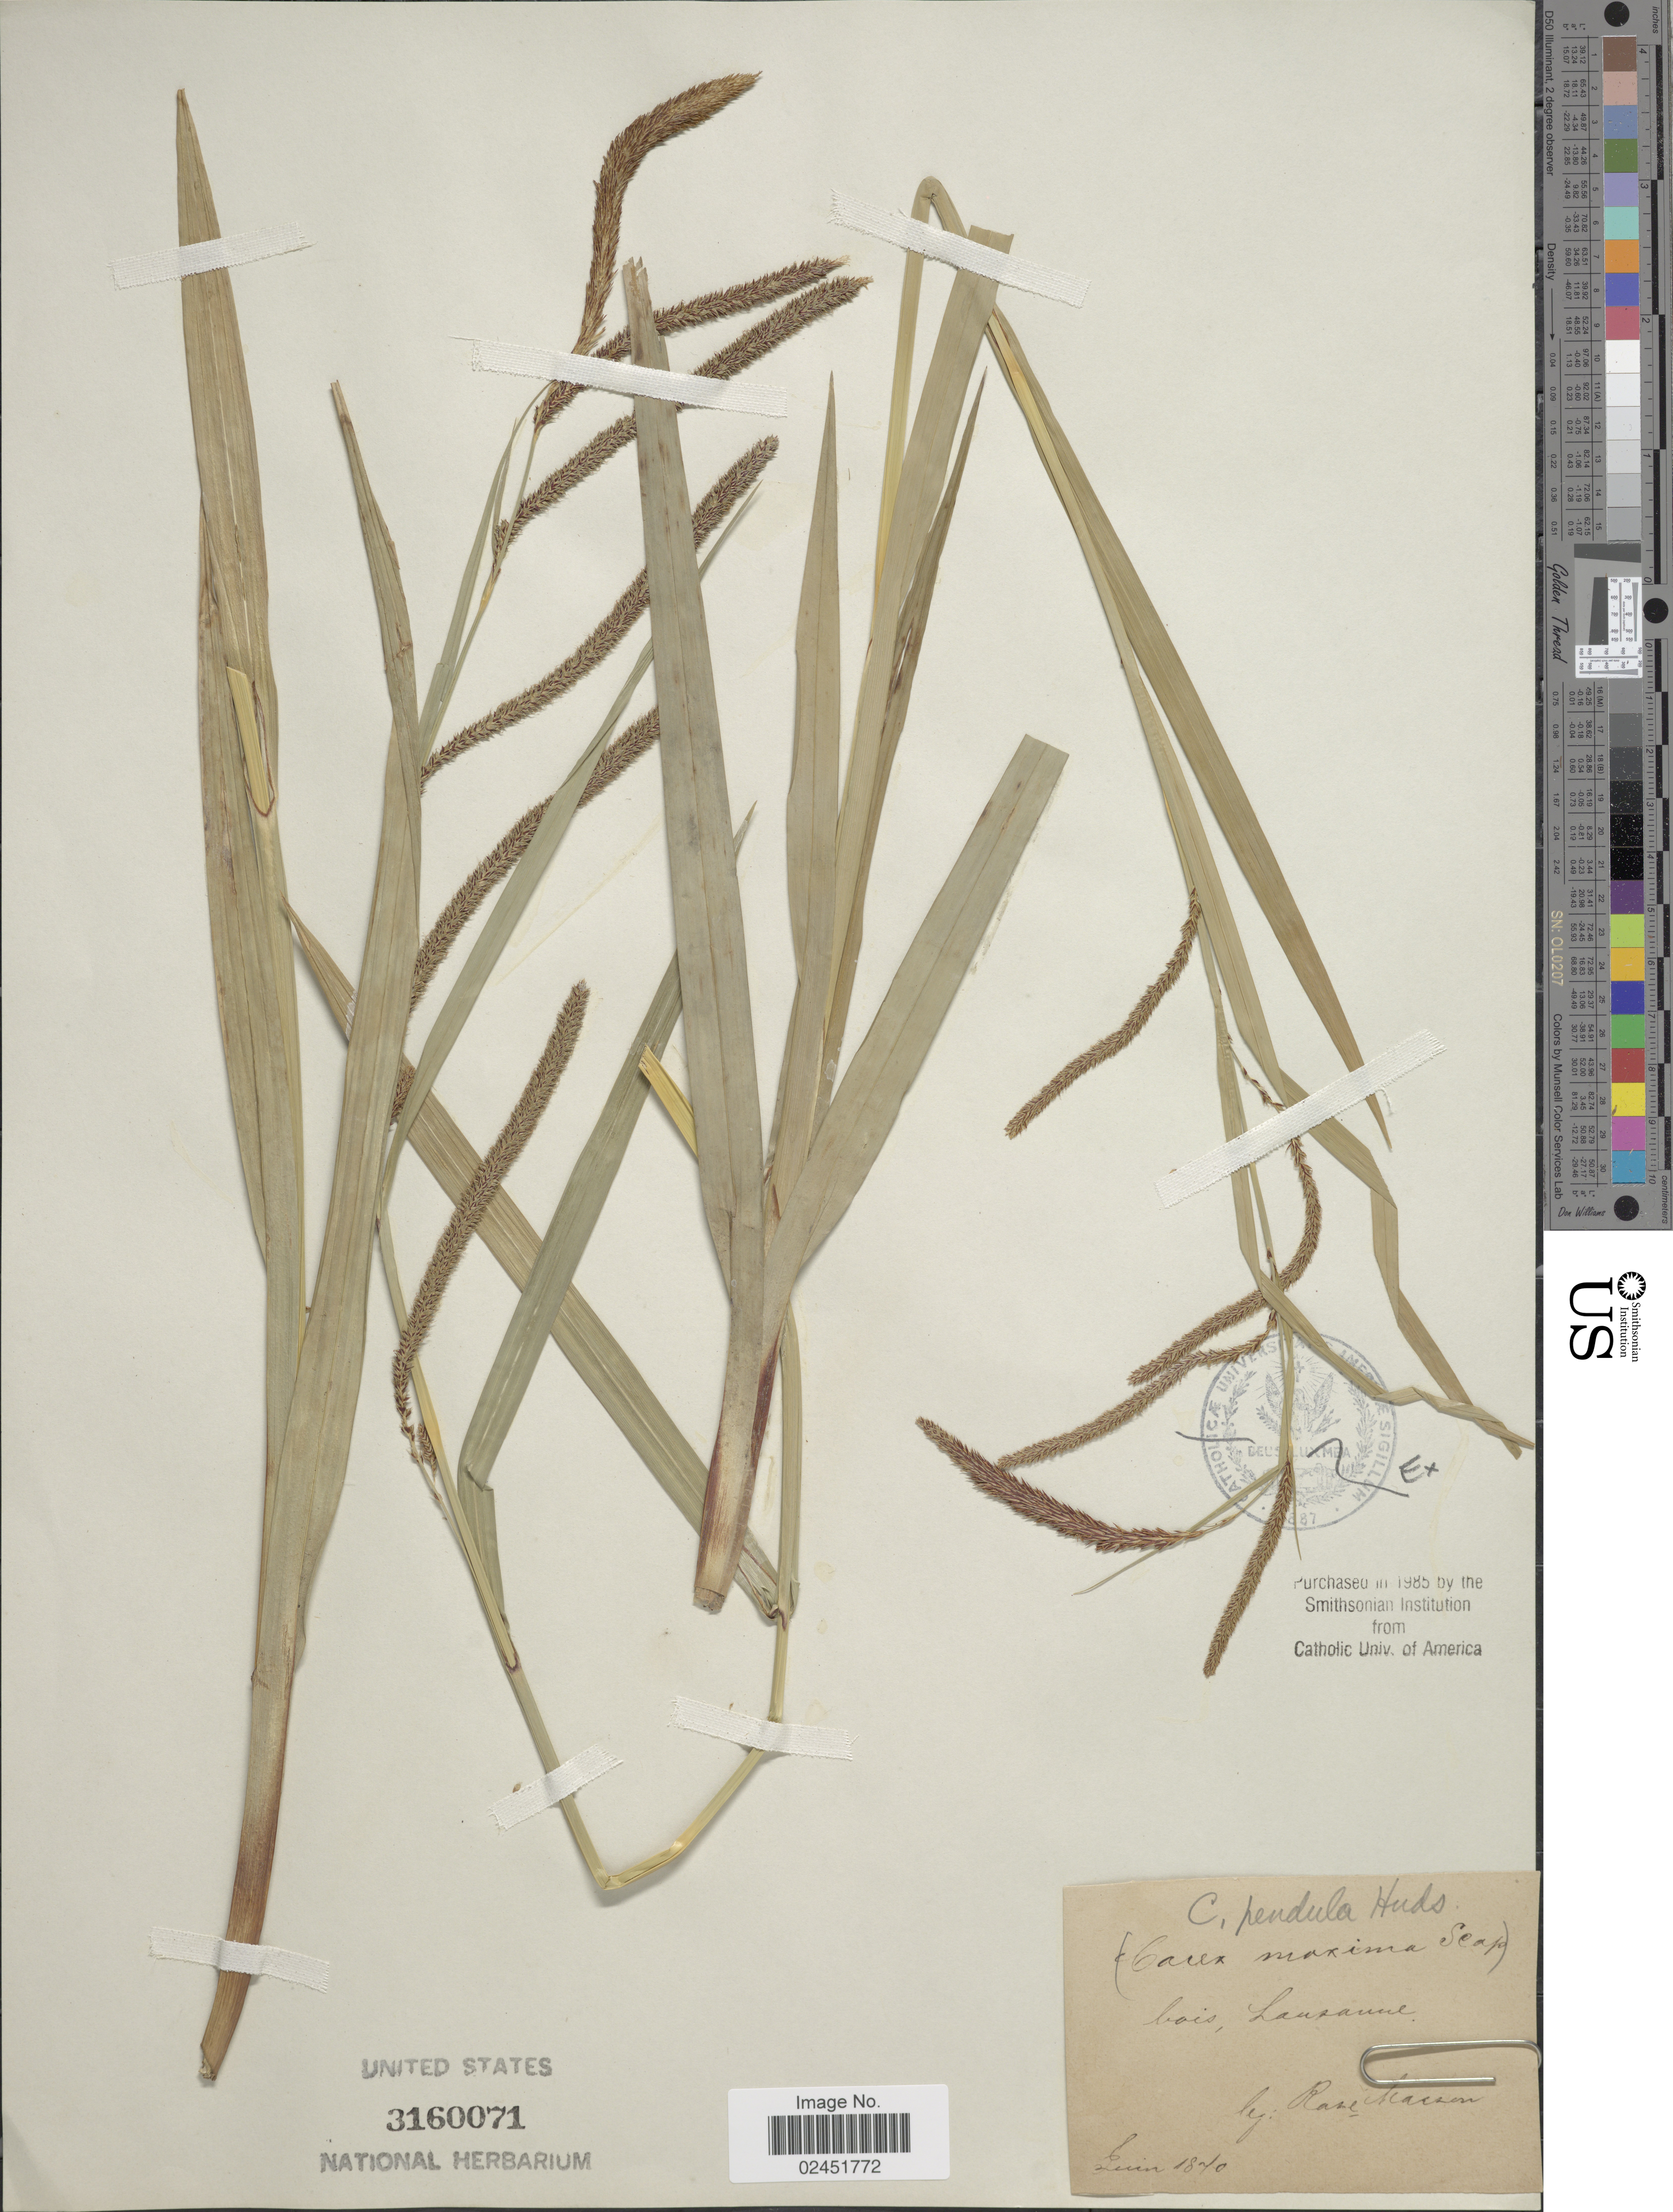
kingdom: Plantae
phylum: Tracheophyta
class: Liliopsida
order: Poales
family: Cyperaceae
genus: Carex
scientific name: Carex pendula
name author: Huds.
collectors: R. Macson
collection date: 1870-06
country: Switzerland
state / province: Vaud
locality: Bois, Lausanne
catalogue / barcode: US 3160071